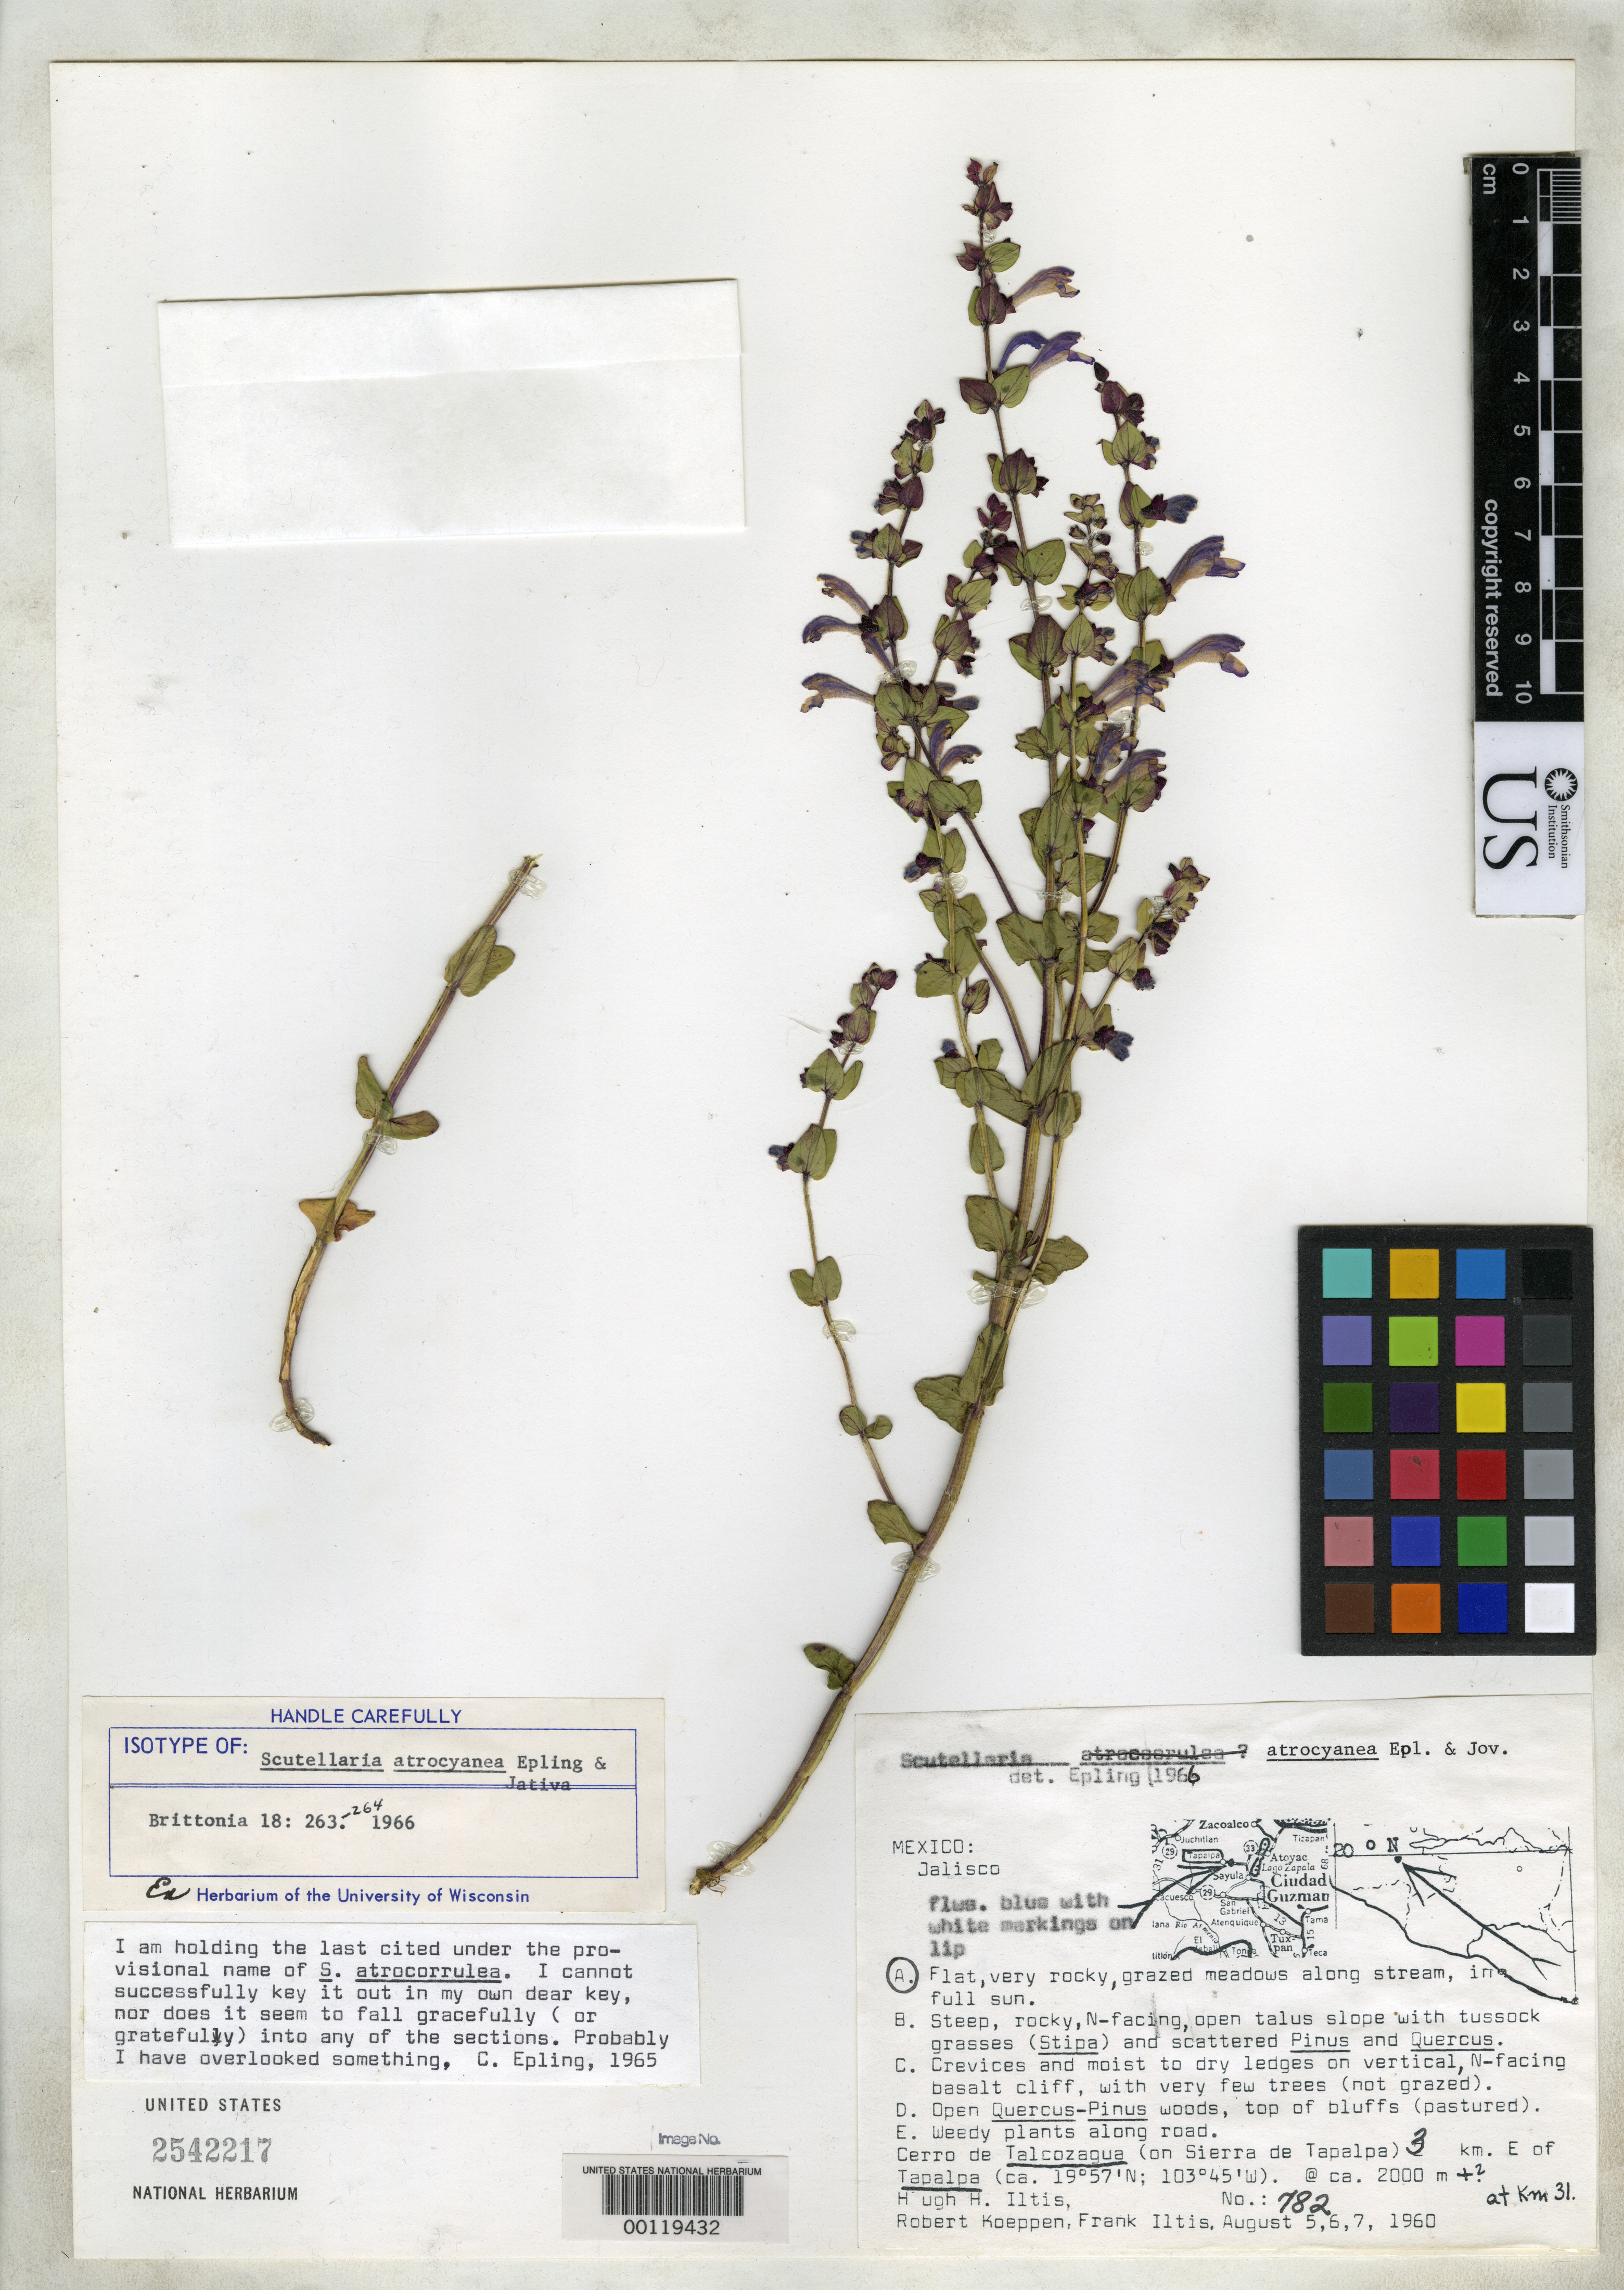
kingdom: Plantae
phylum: Tracheophyta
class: Magnoliopsida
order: Lamiales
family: Lamiaceae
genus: Scutellaria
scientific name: Scutellaria atrocyanea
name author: Epling & Játiva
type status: Isotype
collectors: H. H. Iltis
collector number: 782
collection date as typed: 05 Aug 1960 to 07 Aug 1960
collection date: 1960-08-05/1960-08-07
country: Mexico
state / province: Jalisco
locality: Cerra de Telcozagua, 3 km E of Tapalpa.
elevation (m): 2000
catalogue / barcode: US 2542217